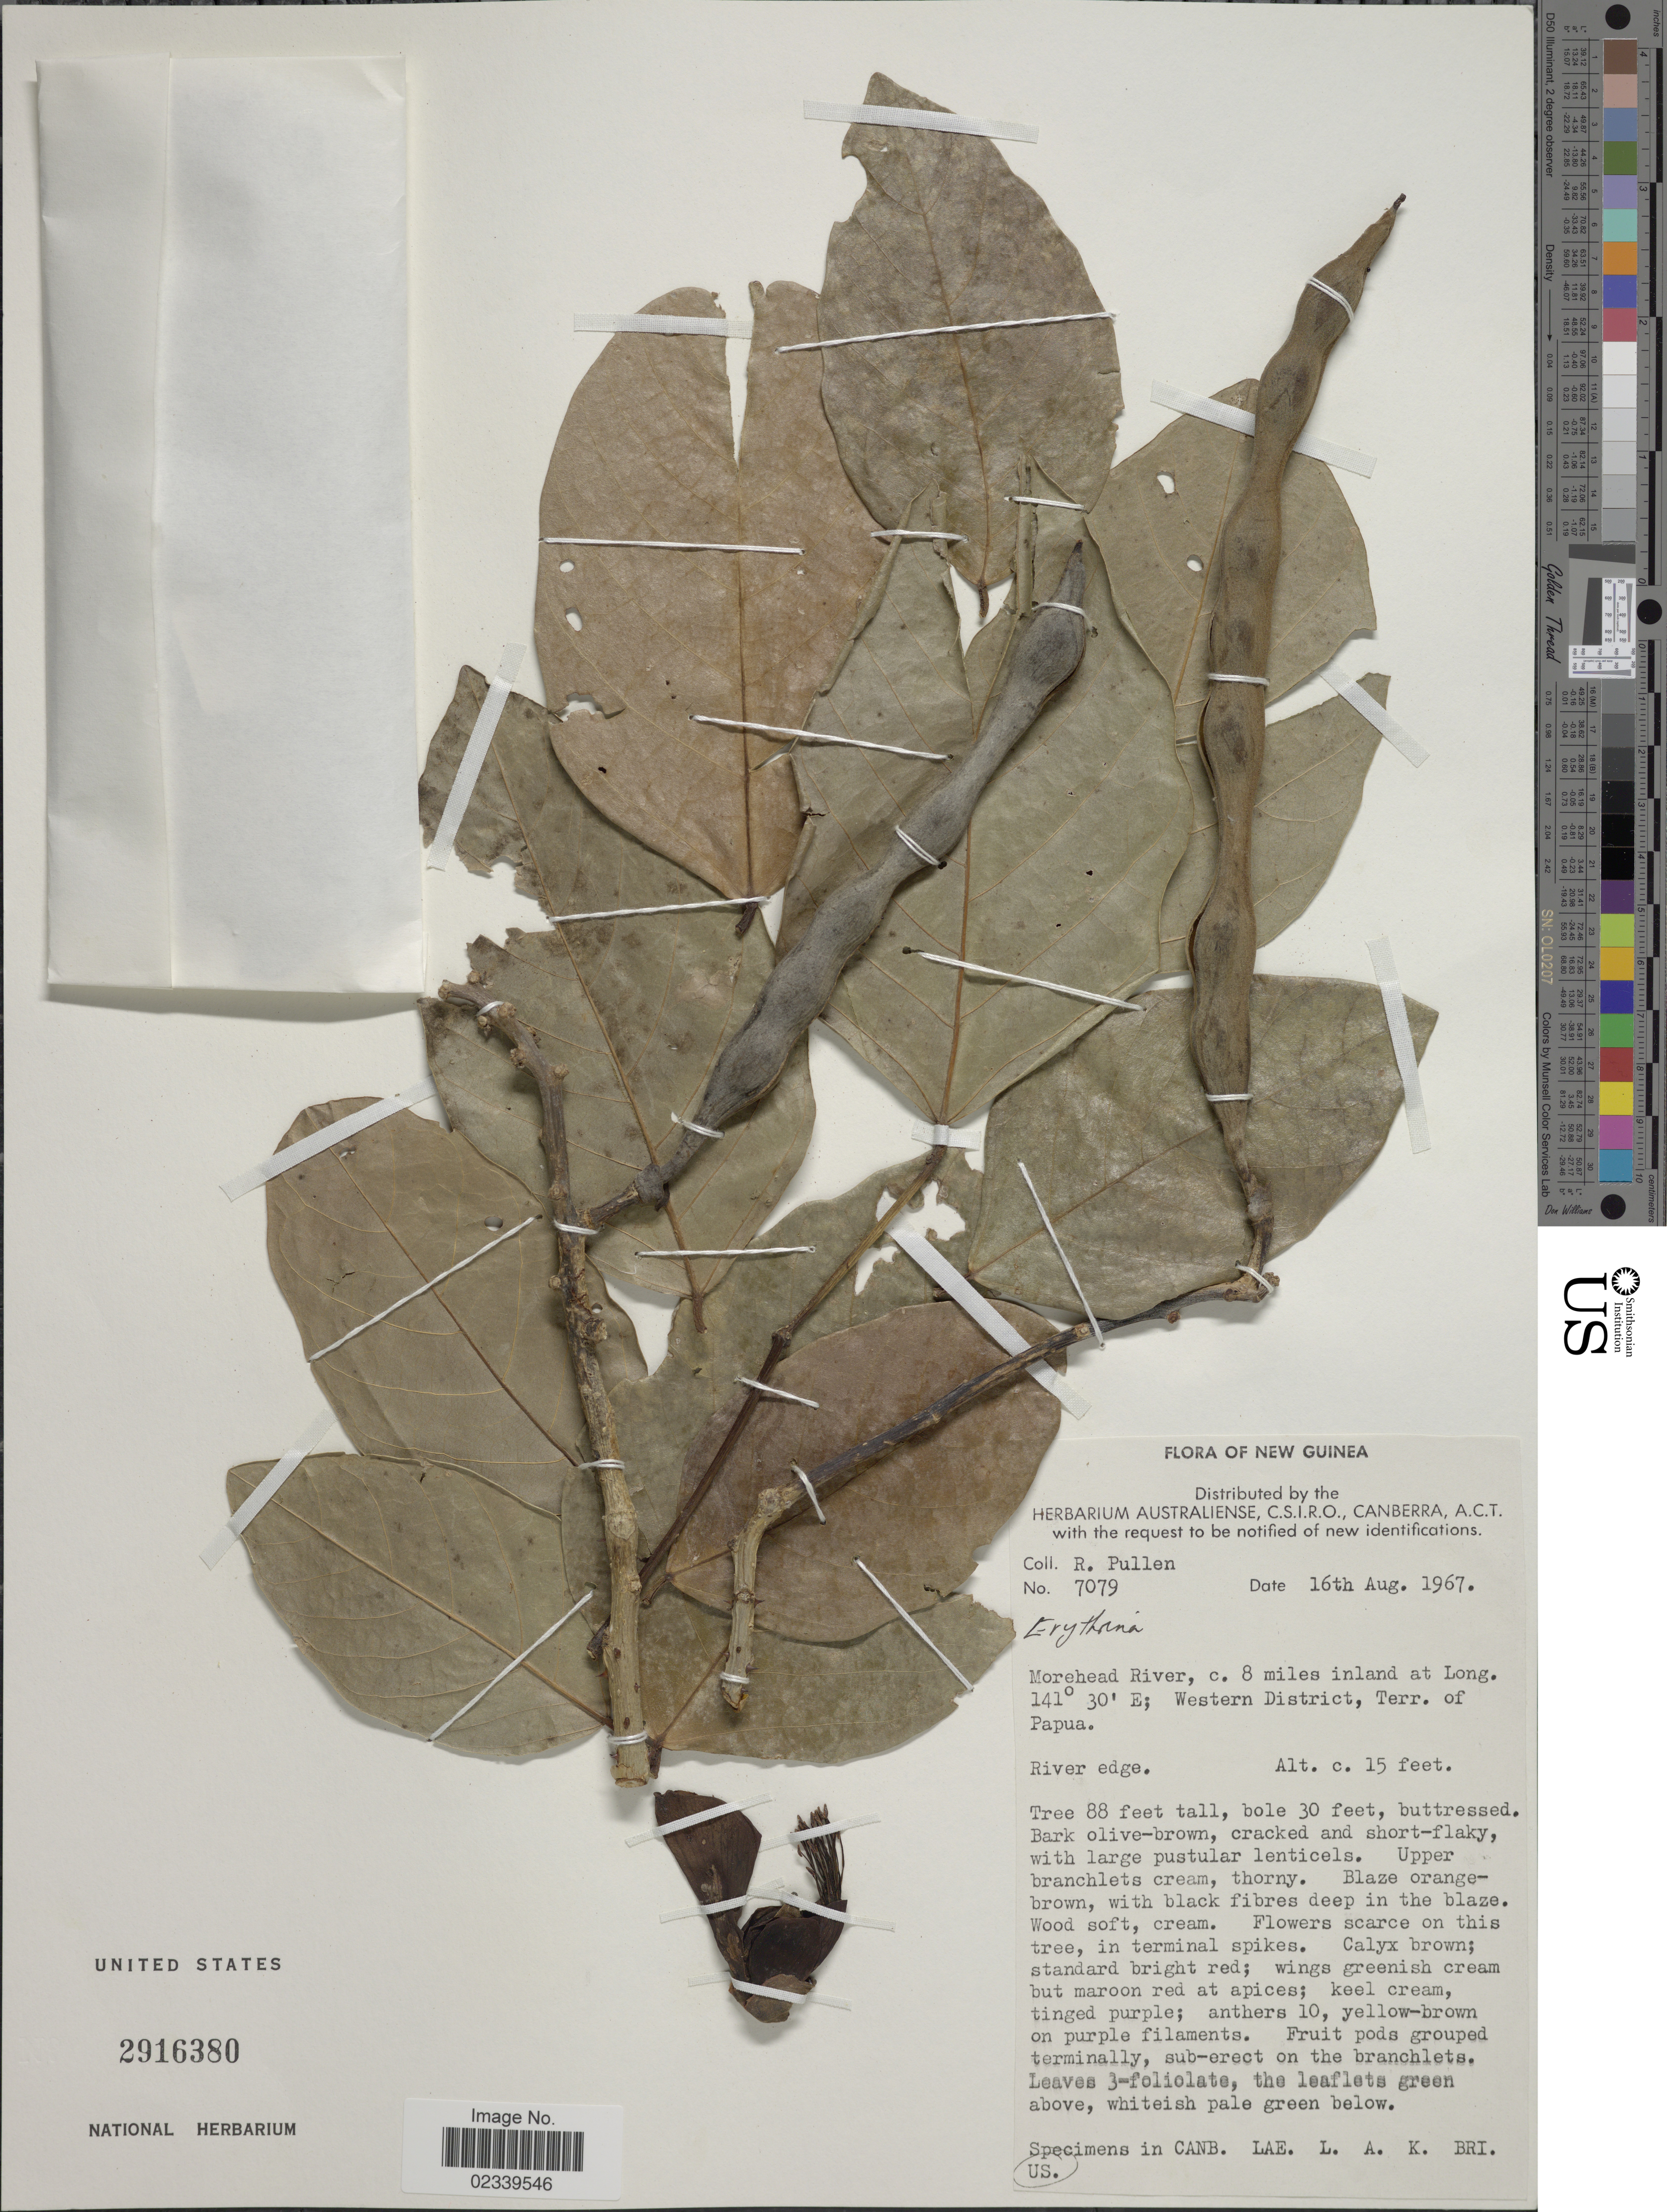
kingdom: Plantae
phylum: Tracheophyta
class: Magnoliopsida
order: Fabales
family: Fabaceae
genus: Erythrina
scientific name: Erythrina sp.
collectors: R. Pullen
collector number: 7079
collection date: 1967-08-16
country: Papua New Guinea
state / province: Manus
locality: New Guinea, MOrehead River, 8 miles inland, Western District, Terr. of Papua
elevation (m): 5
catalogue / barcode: US 2916380